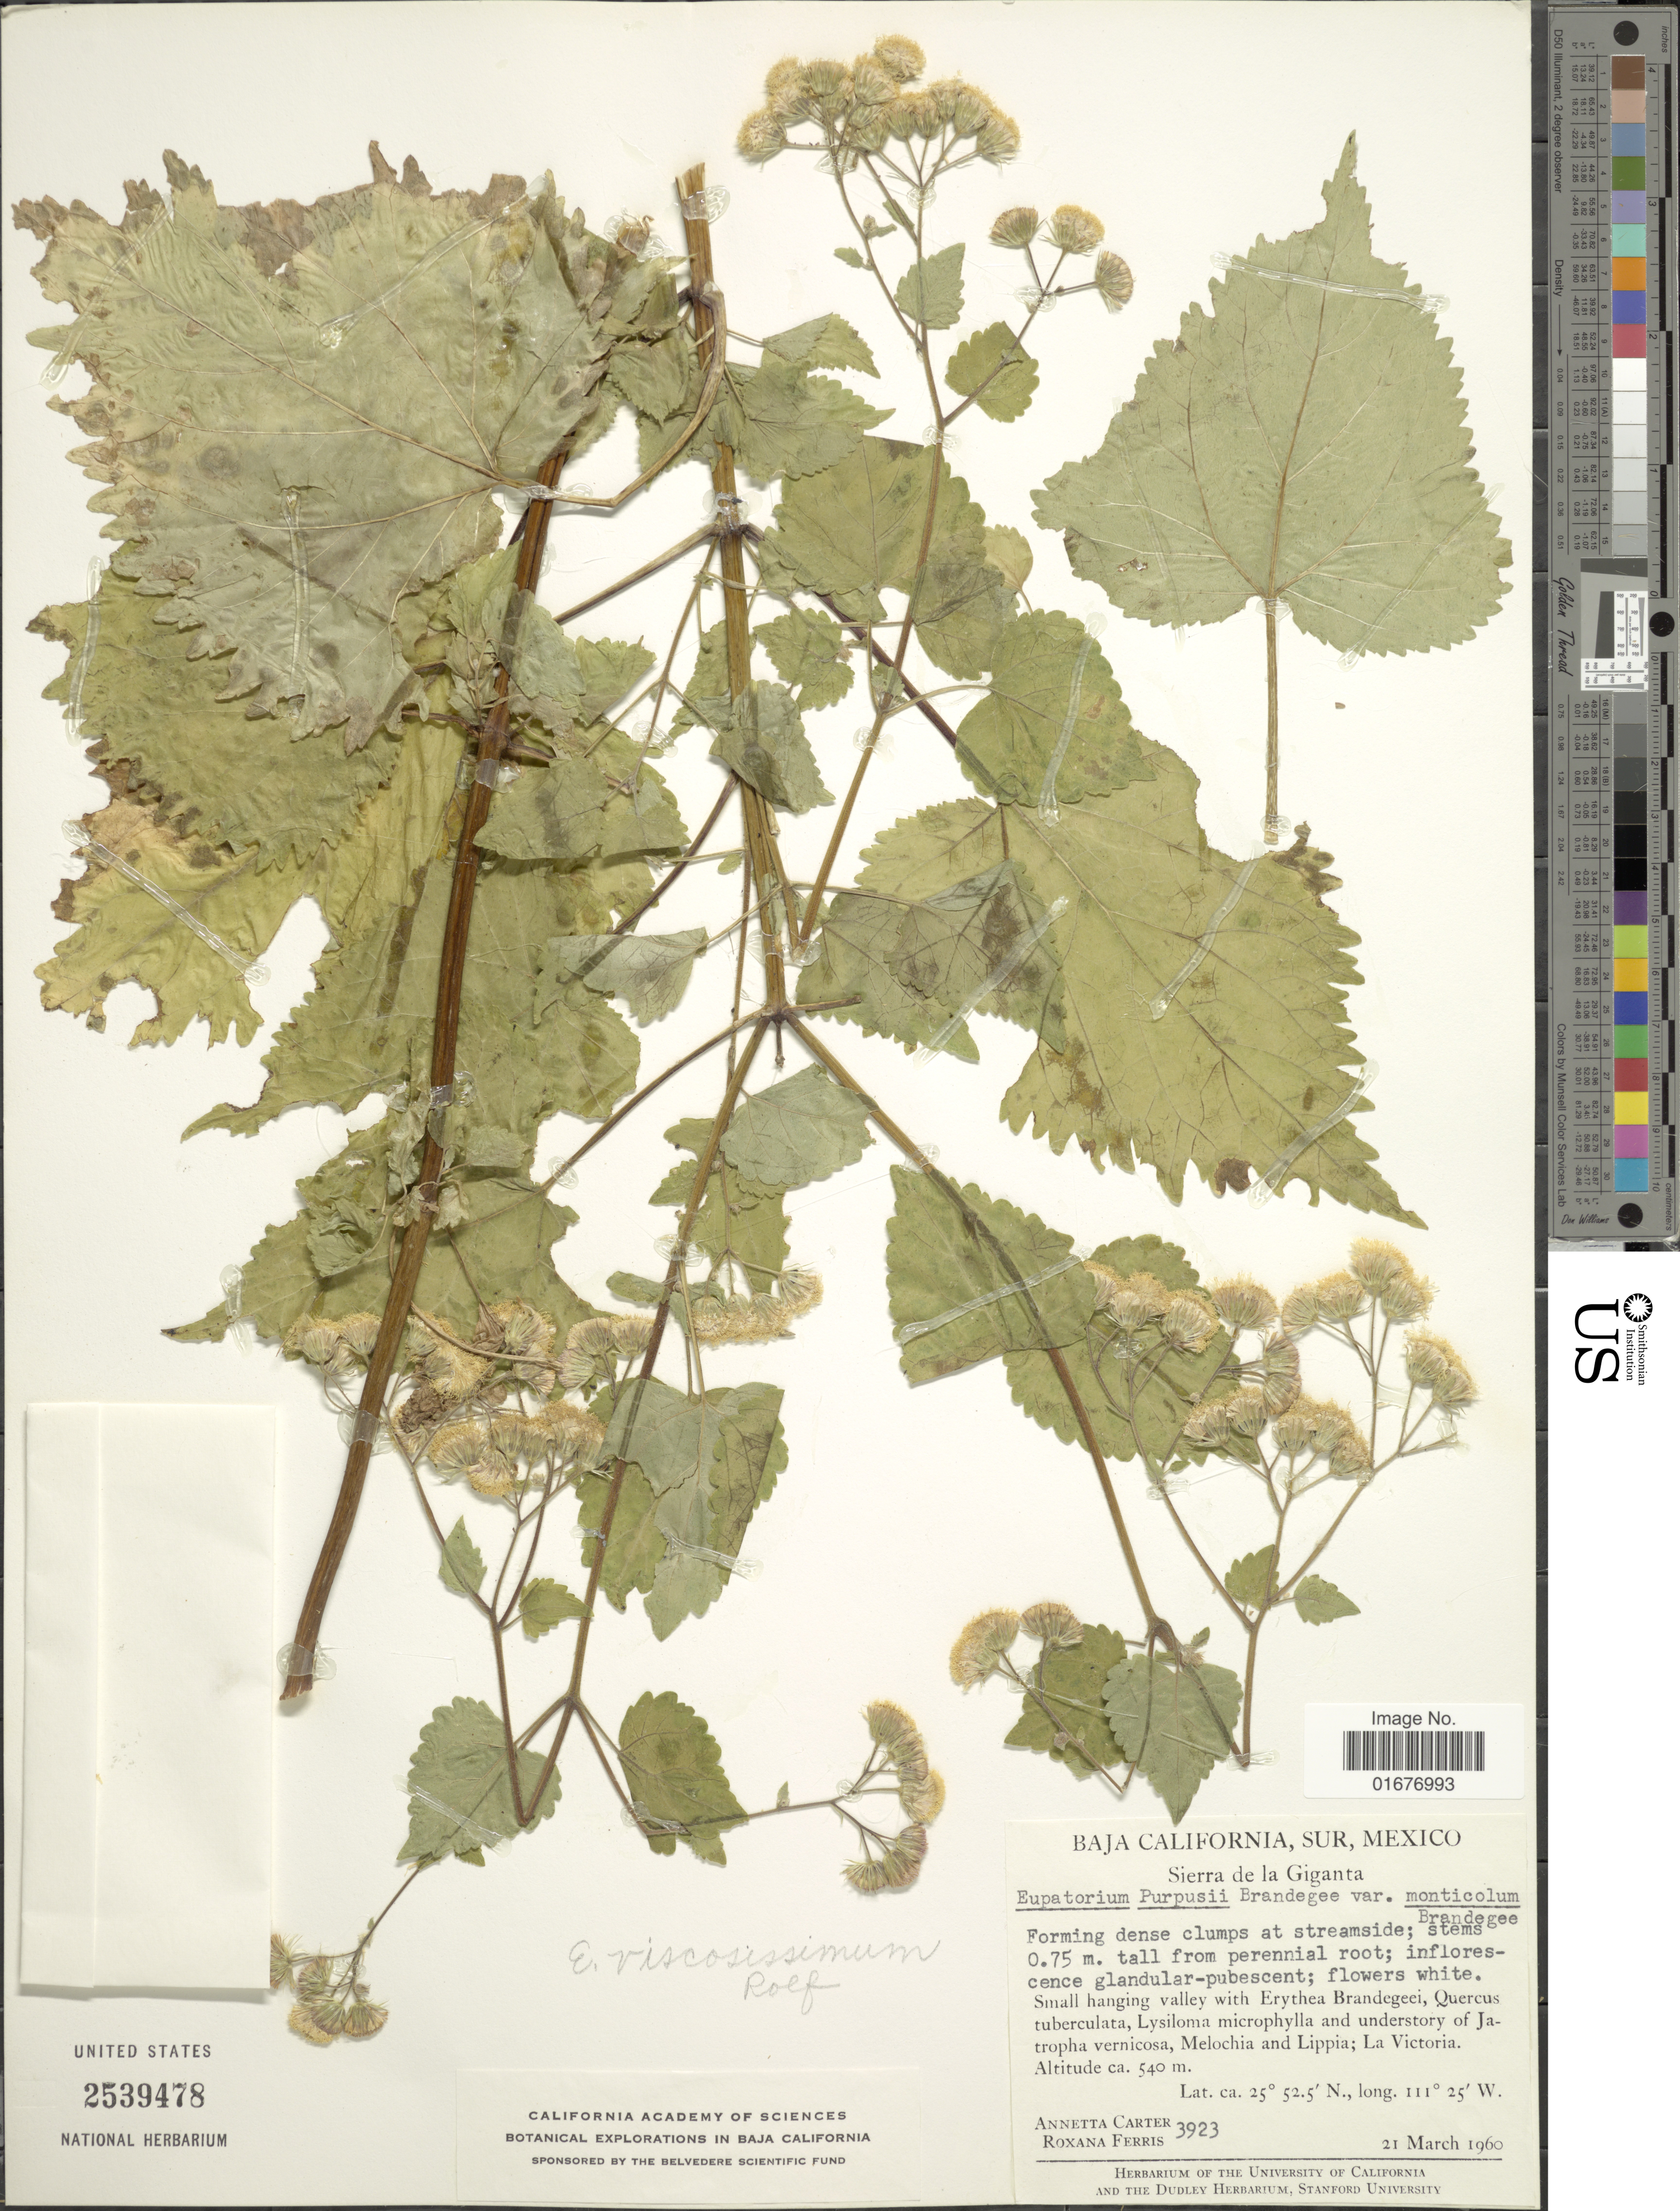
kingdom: Plantae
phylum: Tracheophyta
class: Magnoliopsida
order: Asterales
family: Asteraceae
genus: Ageratina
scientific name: Ageratina viscosissima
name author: (Rolfe) R.M. King & H. Rob.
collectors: A. Carter & R. S. Ferris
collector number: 3923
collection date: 1960-03-21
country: Mexico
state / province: Baja California Sur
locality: Sierra de la Giganta, La Victoria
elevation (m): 540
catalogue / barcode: US 2539478